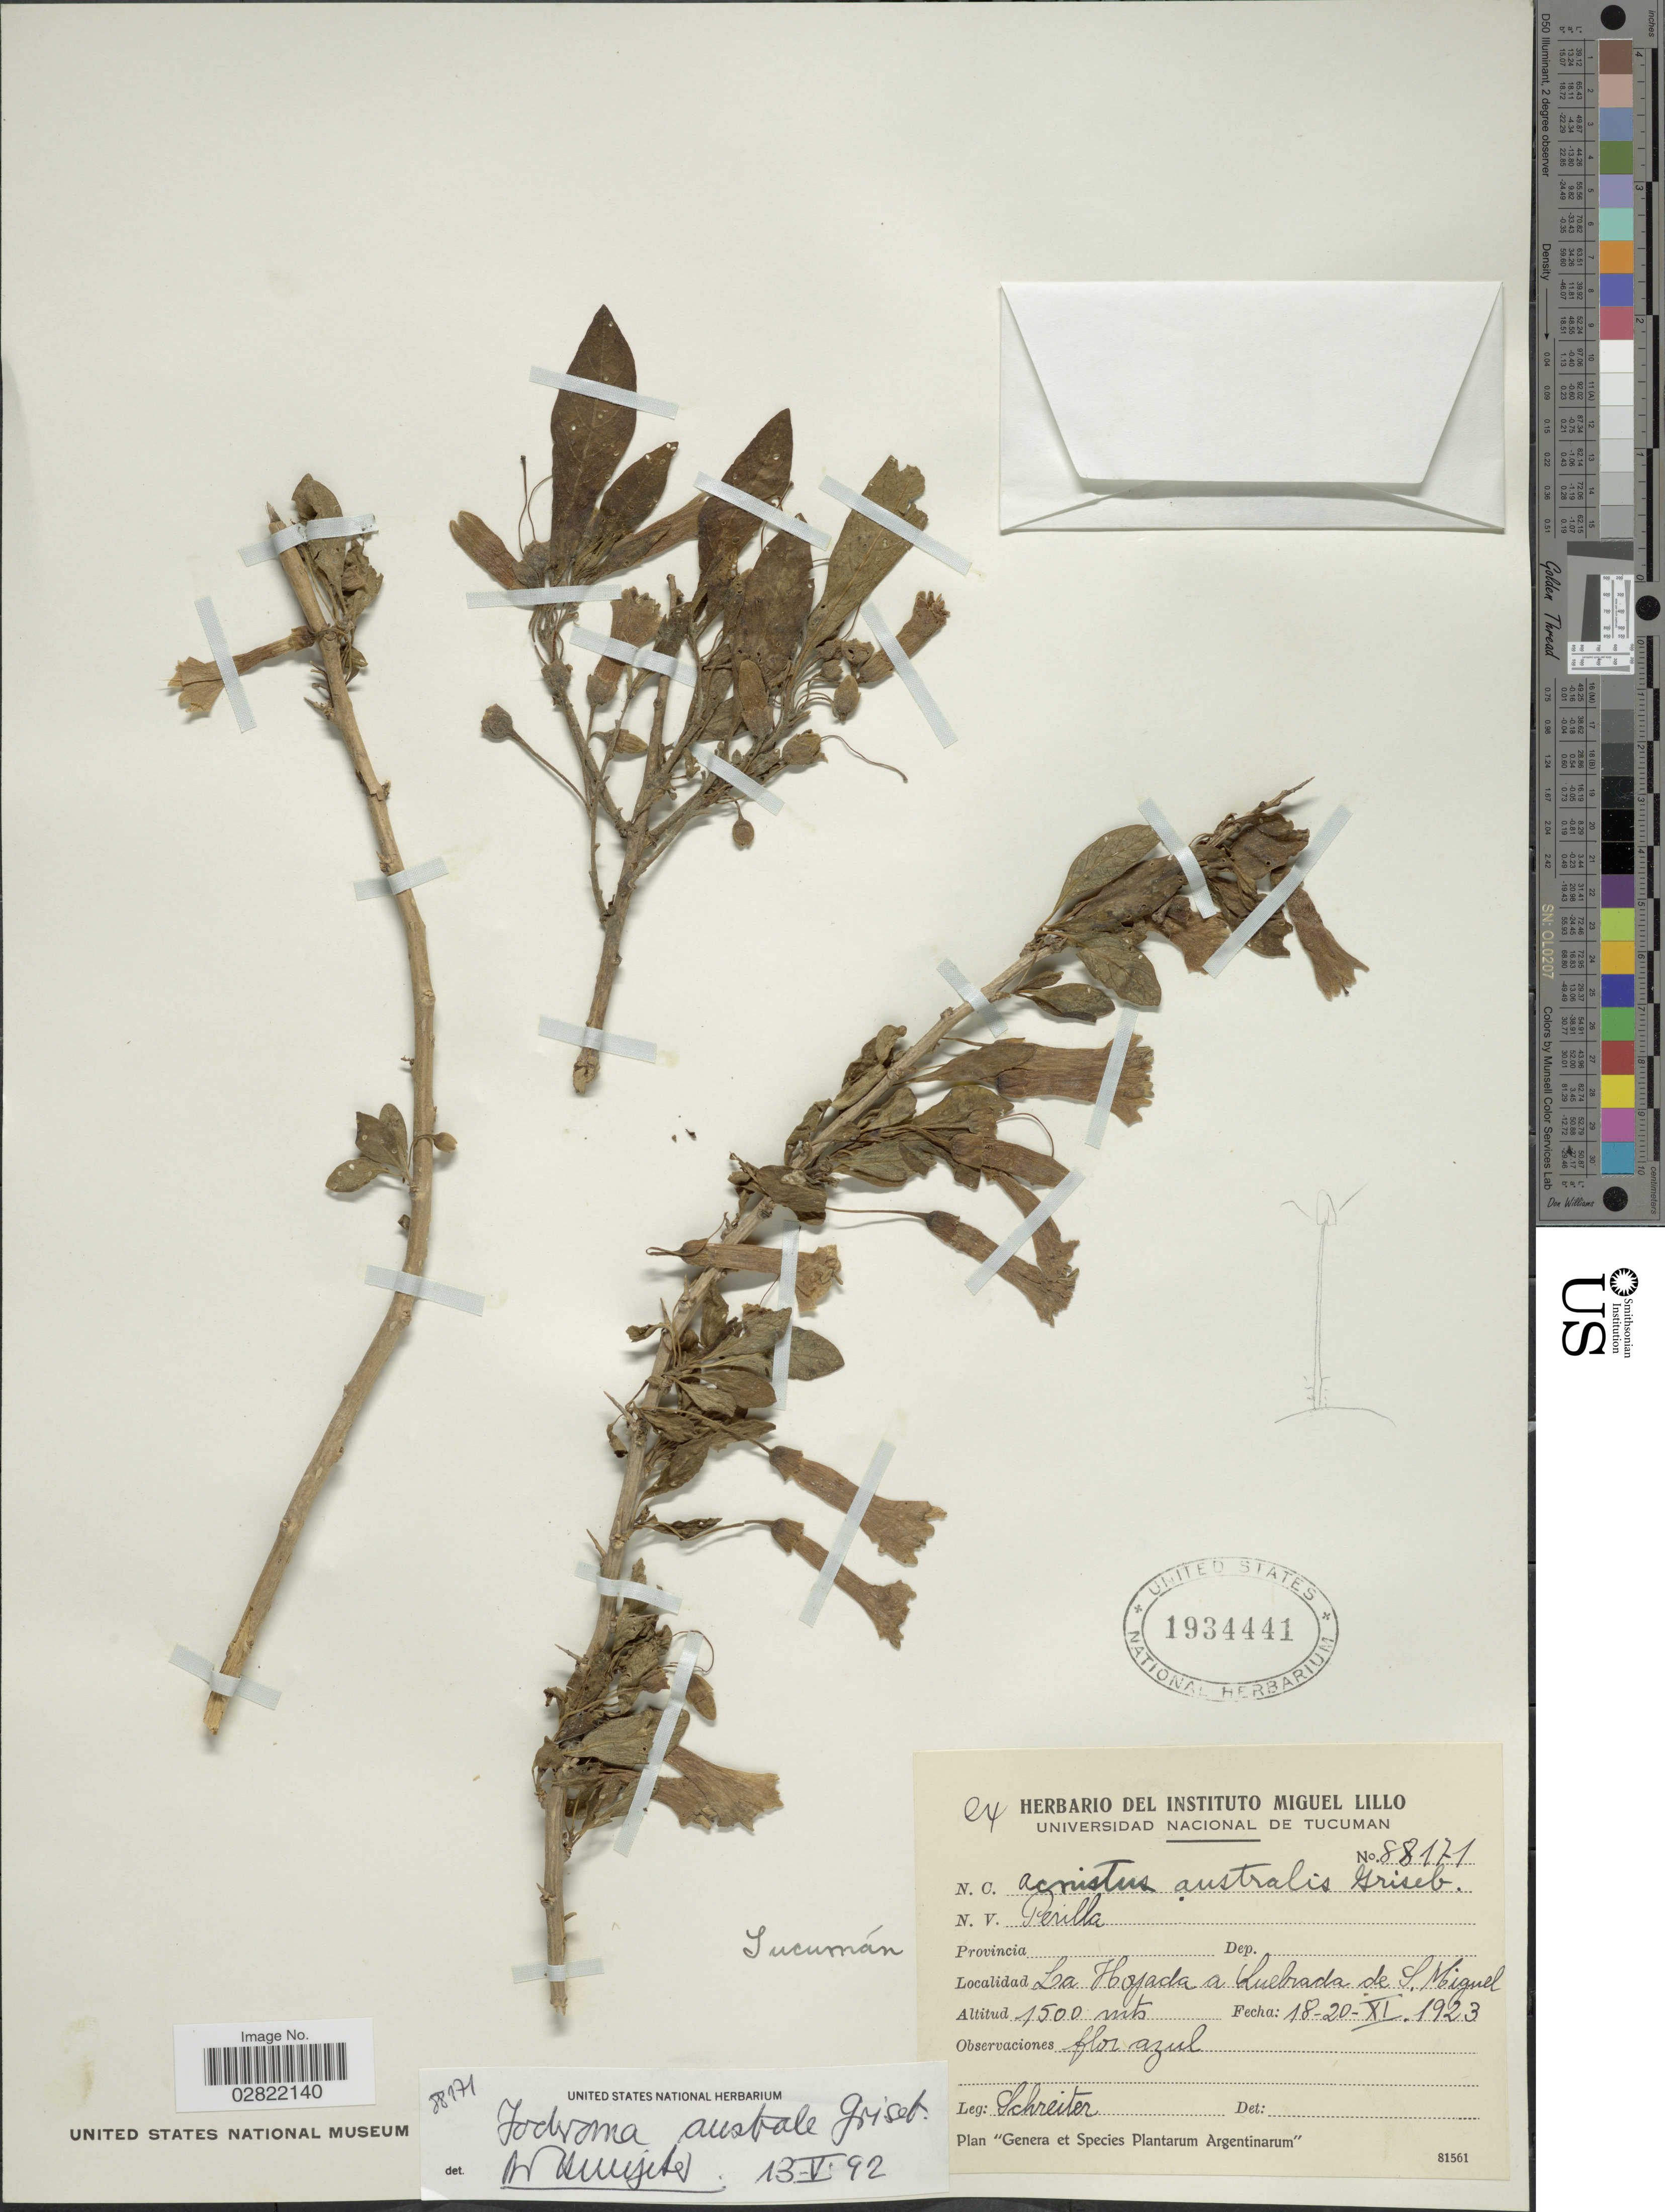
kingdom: Plantae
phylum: Tracheophyta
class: Magnoliopsida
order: Solanales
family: Solanaceae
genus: Iochroma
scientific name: Iochroma australe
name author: Griseb.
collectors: -. Schreiter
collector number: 88171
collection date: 1923-11-18/1923-11-20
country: Argentina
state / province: Tucuman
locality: Tucumán, La Hoyada a Quebrada de S. Miguel.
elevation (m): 1500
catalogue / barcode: US 1934441